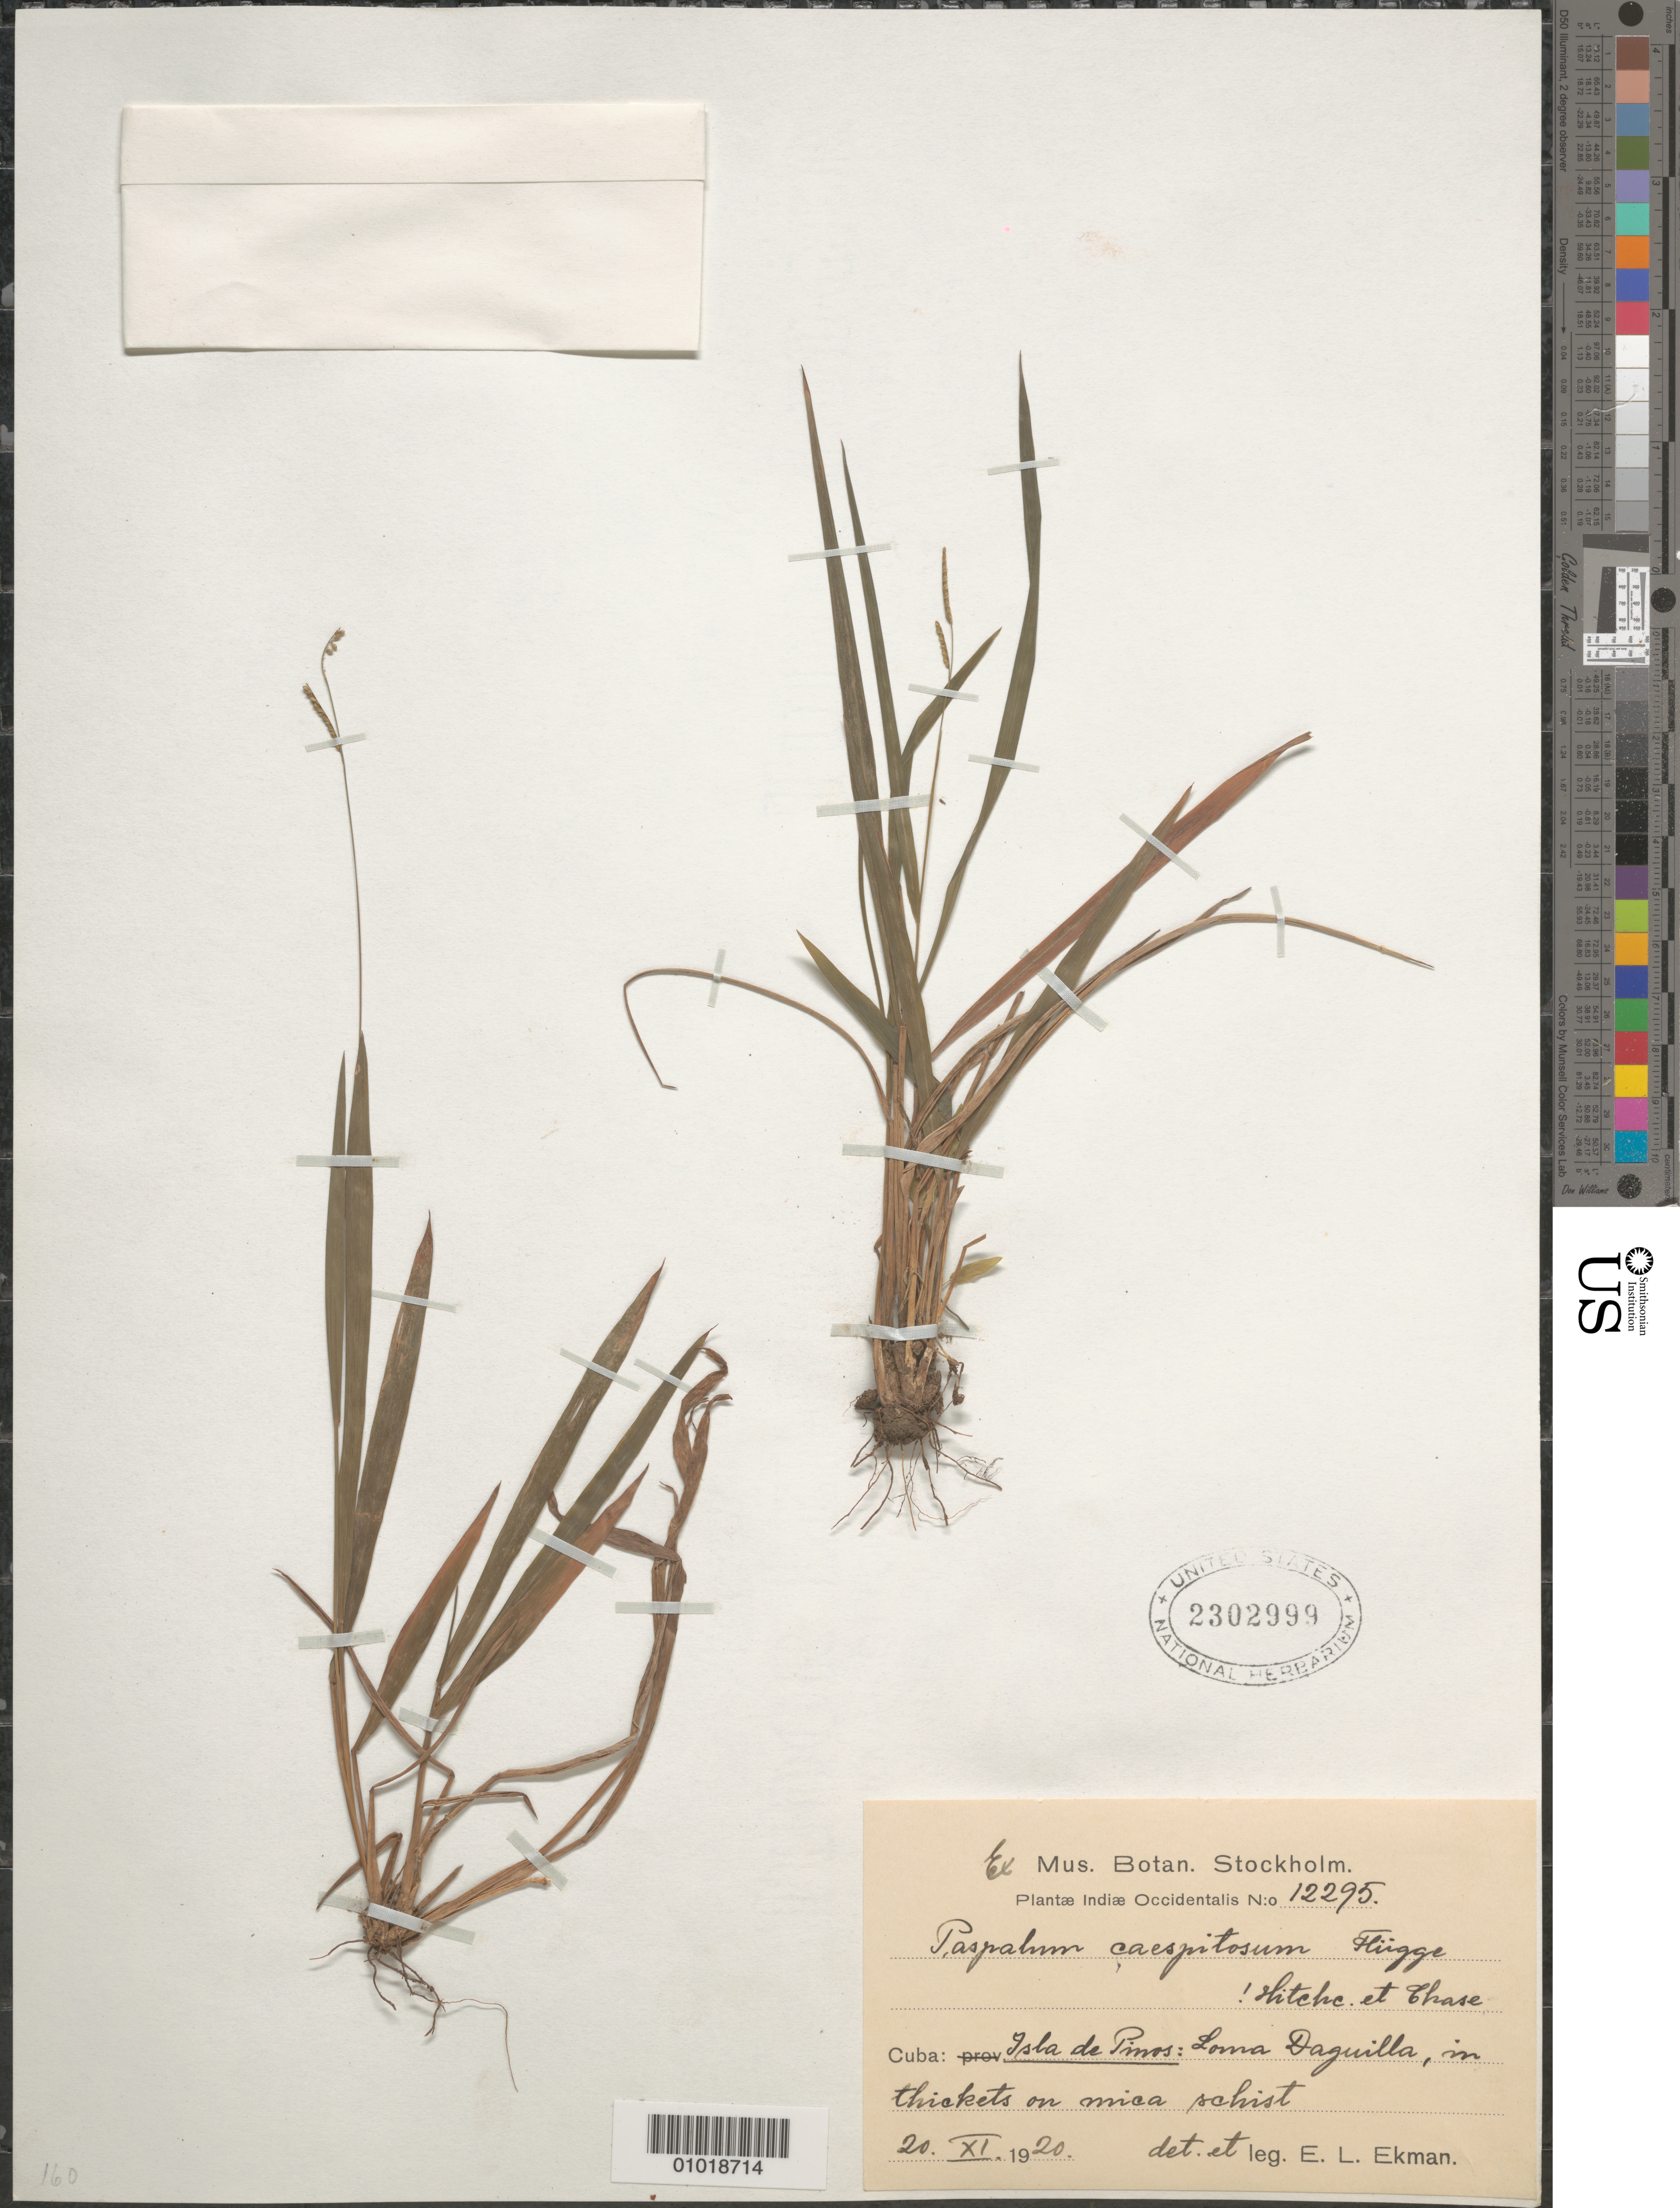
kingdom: Plantae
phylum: Tracheophyta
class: Liliopsida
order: Poales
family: Poaceae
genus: Paspalum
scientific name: Paspalum caespitosum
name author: Flüggé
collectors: E. L. Ekman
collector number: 12295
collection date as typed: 20 Nov 1920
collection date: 1920-11-20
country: Cuba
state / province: Isla de la Juventud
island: Isla de la Juventud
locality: Loma Daguilla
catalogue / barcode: US 2302999